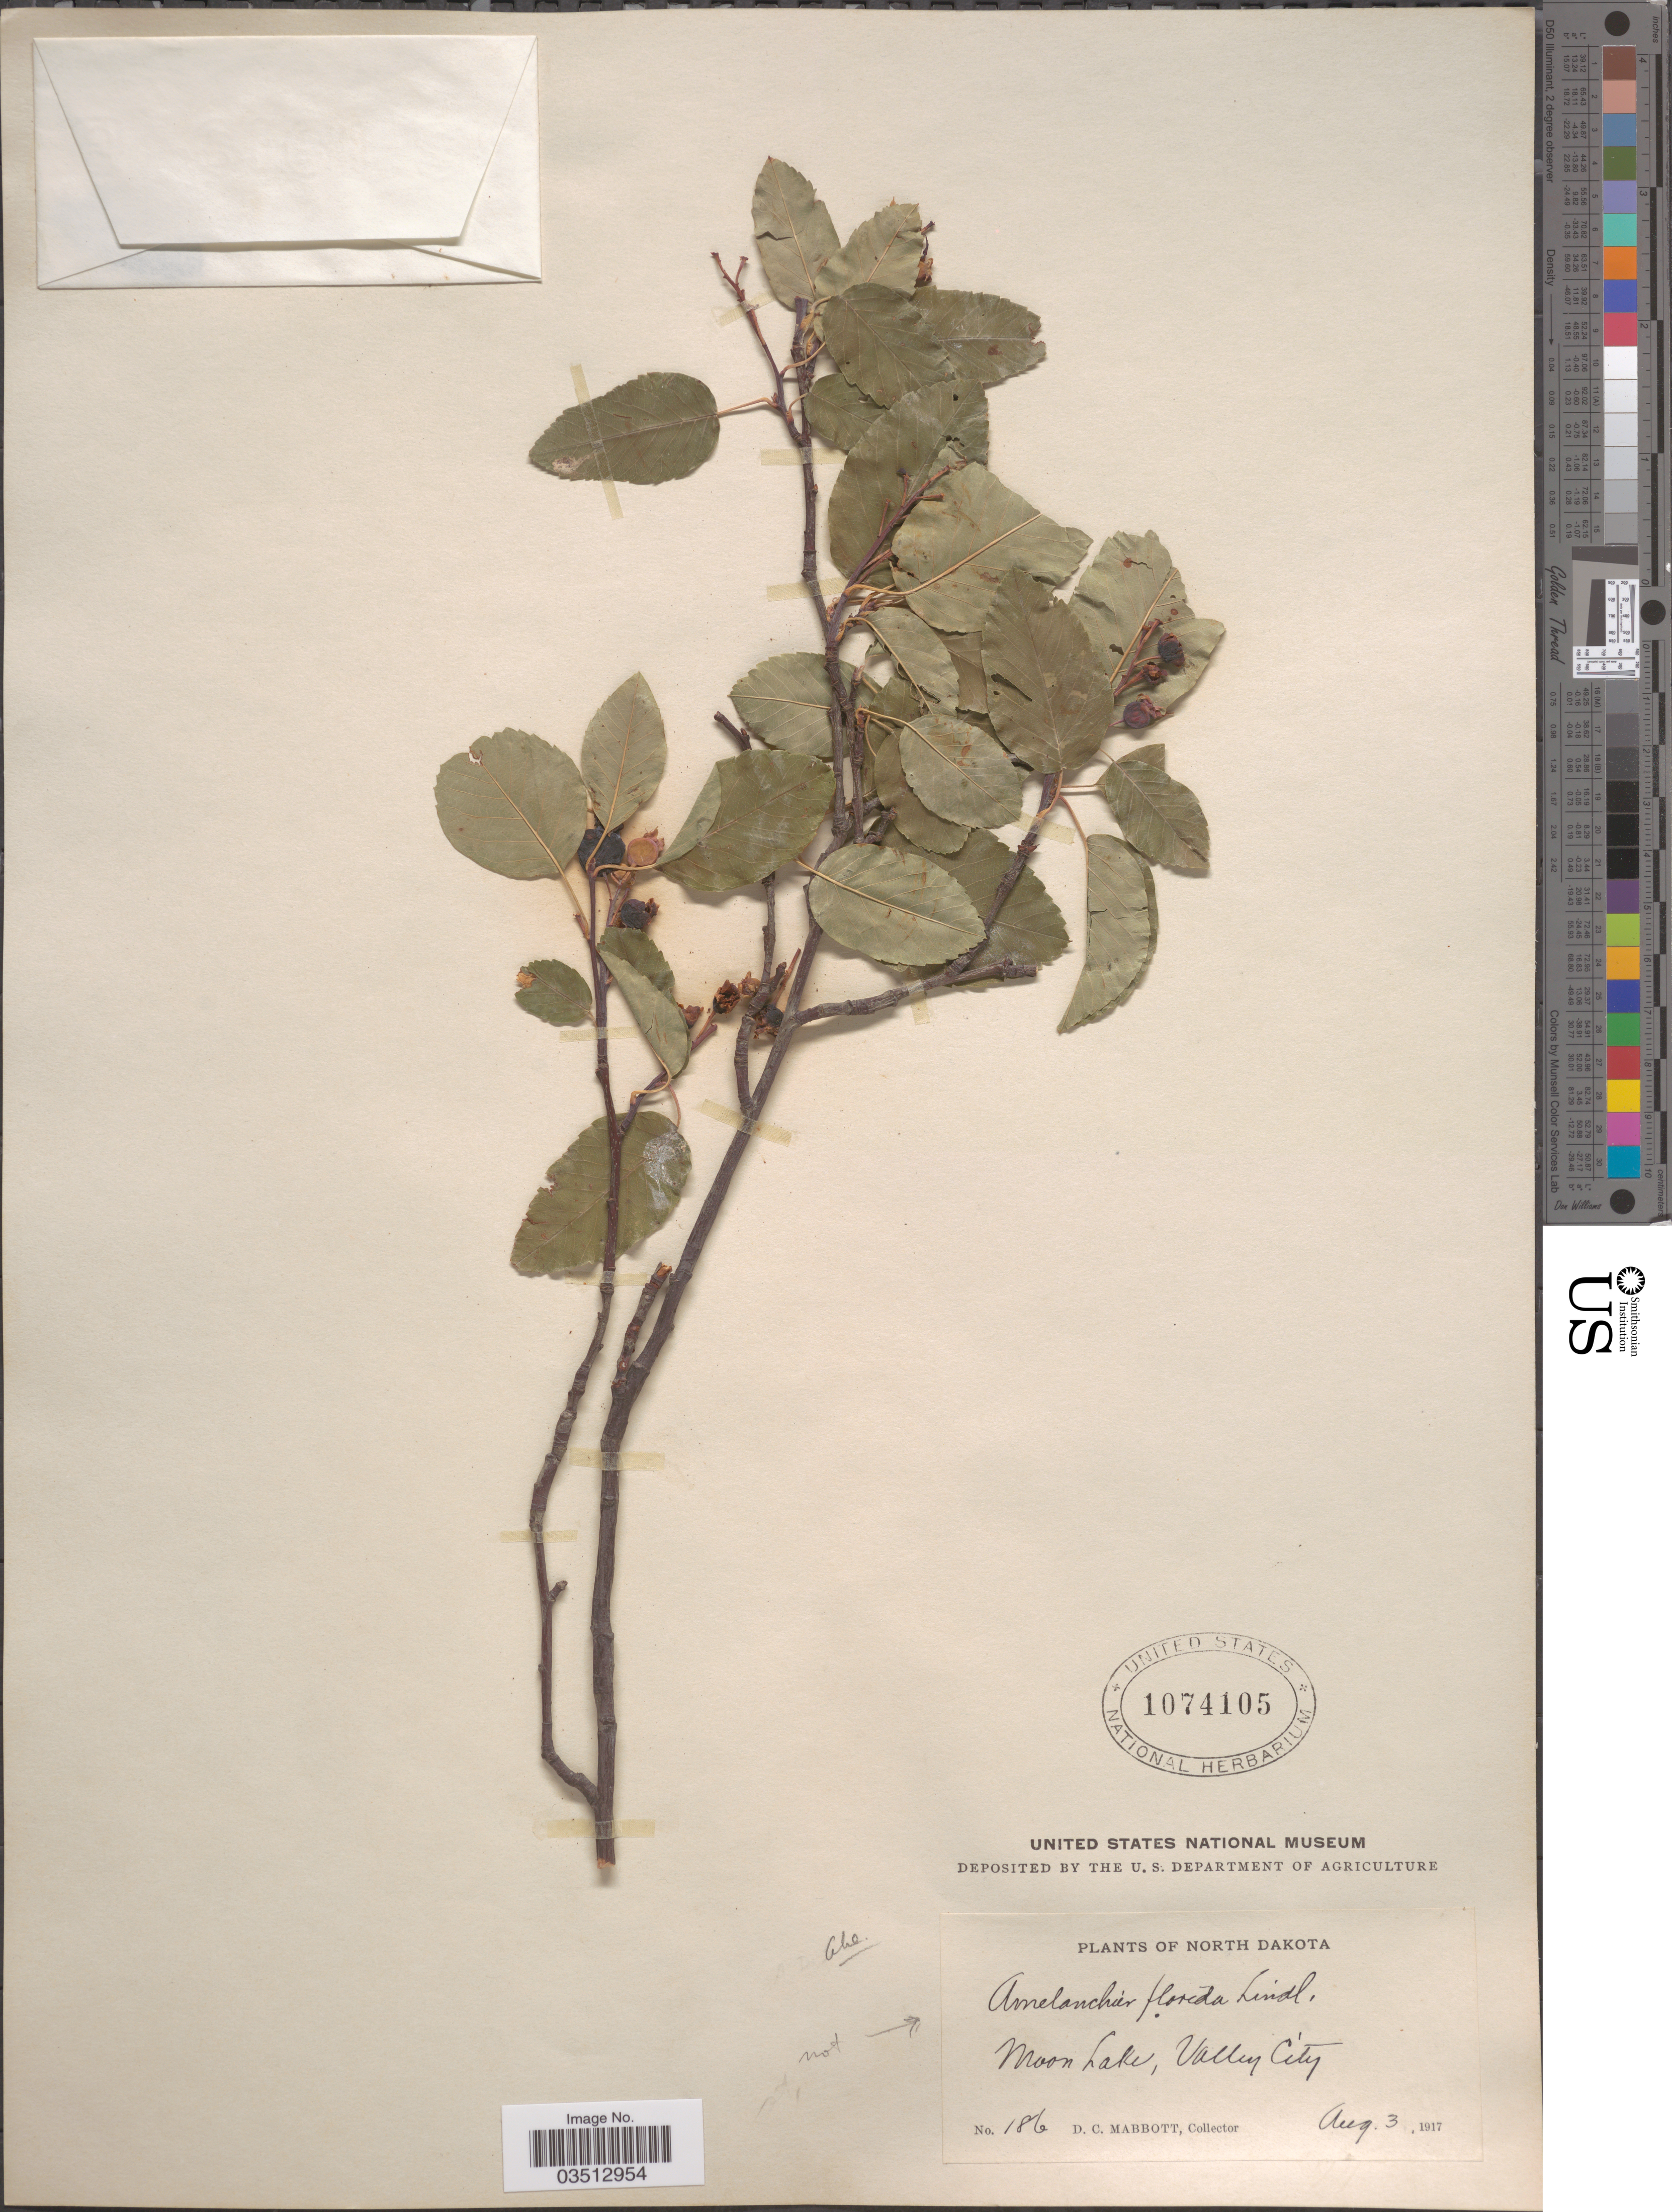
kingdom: Plantae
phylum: Tracheophyta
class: Magnoliopsida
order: Rosales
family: Rosaceae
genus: Amelanchier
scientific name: Amelanchier sp.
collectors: D. Mabbott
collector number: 186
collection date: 1917-08-03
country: United States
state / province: North Dakota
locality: Moon Lake, Valley City.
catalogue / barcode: US 1074105